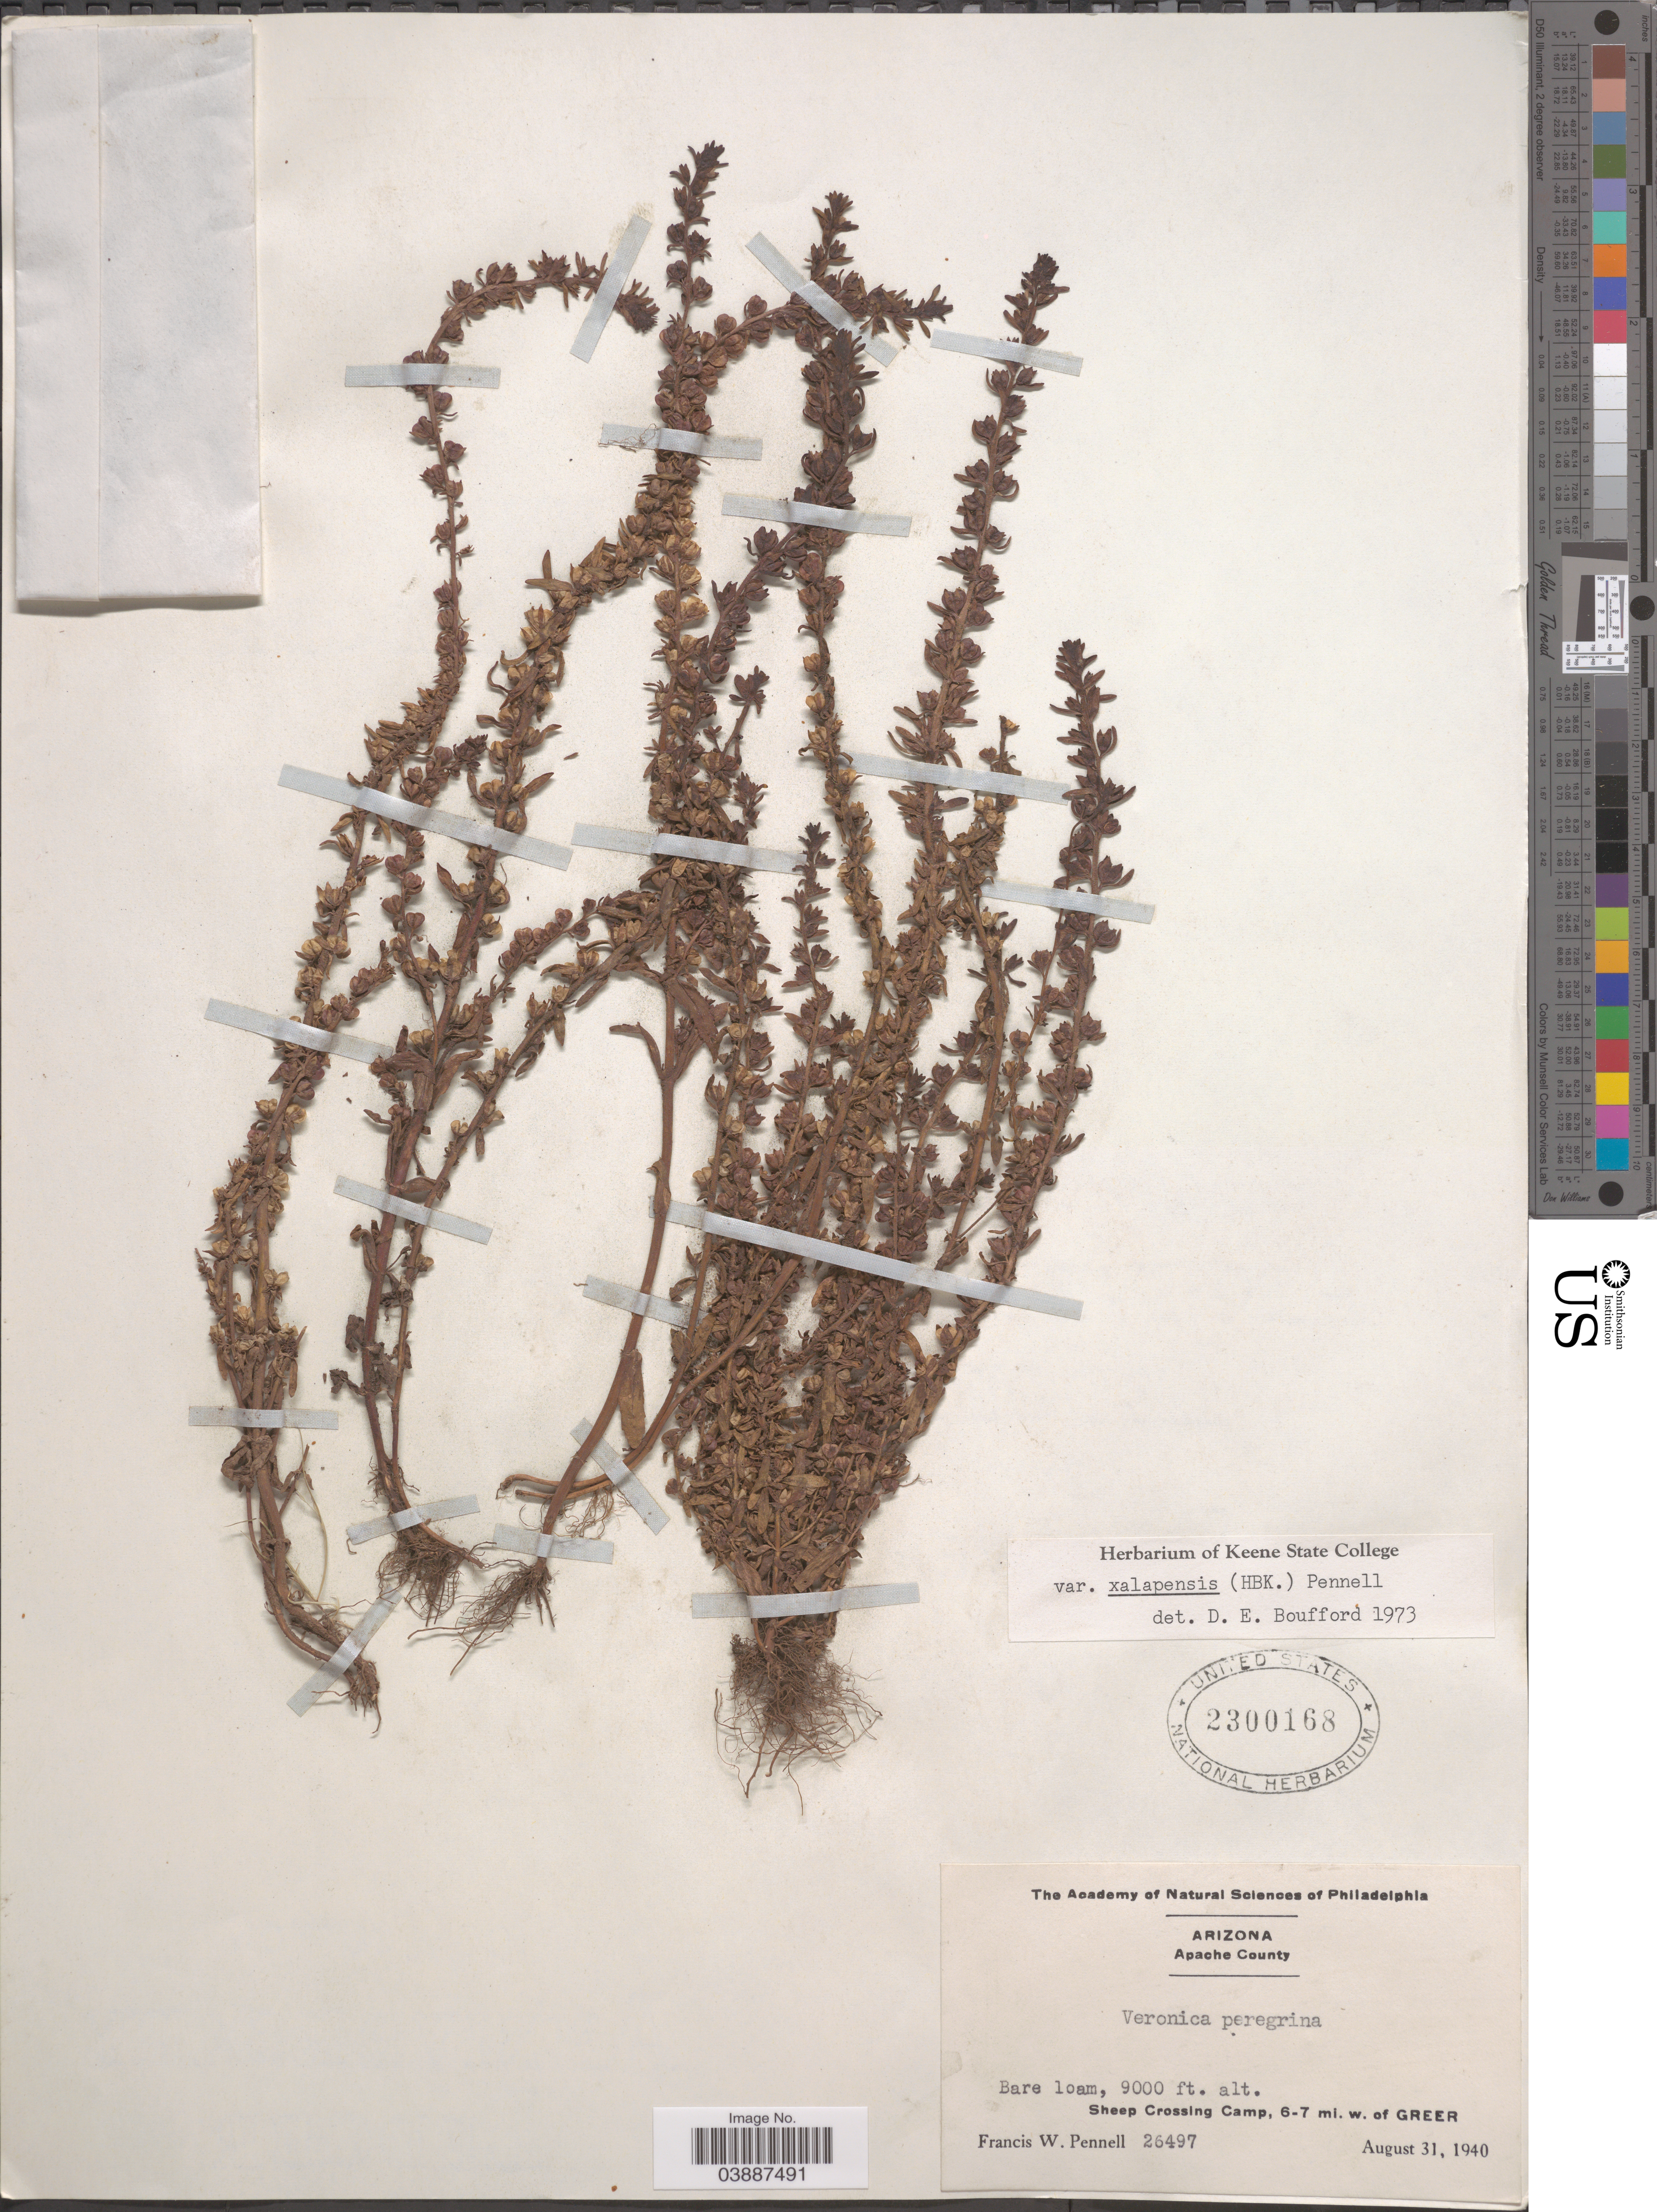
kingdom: Plantae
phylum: Tracheophyta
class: Magnoliopsida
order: Lamiales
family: Plantaginaceae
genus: Veronica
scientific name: Veronica xalapensis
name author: Kunth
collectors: F. W. Pennell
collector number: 26497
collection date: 1940-08-31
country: United States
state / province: Arizona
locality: Apache County. Sheep Crossing Camp, 6-7 mi. w. of Greer.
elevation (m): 2743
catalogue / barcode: US 2300168